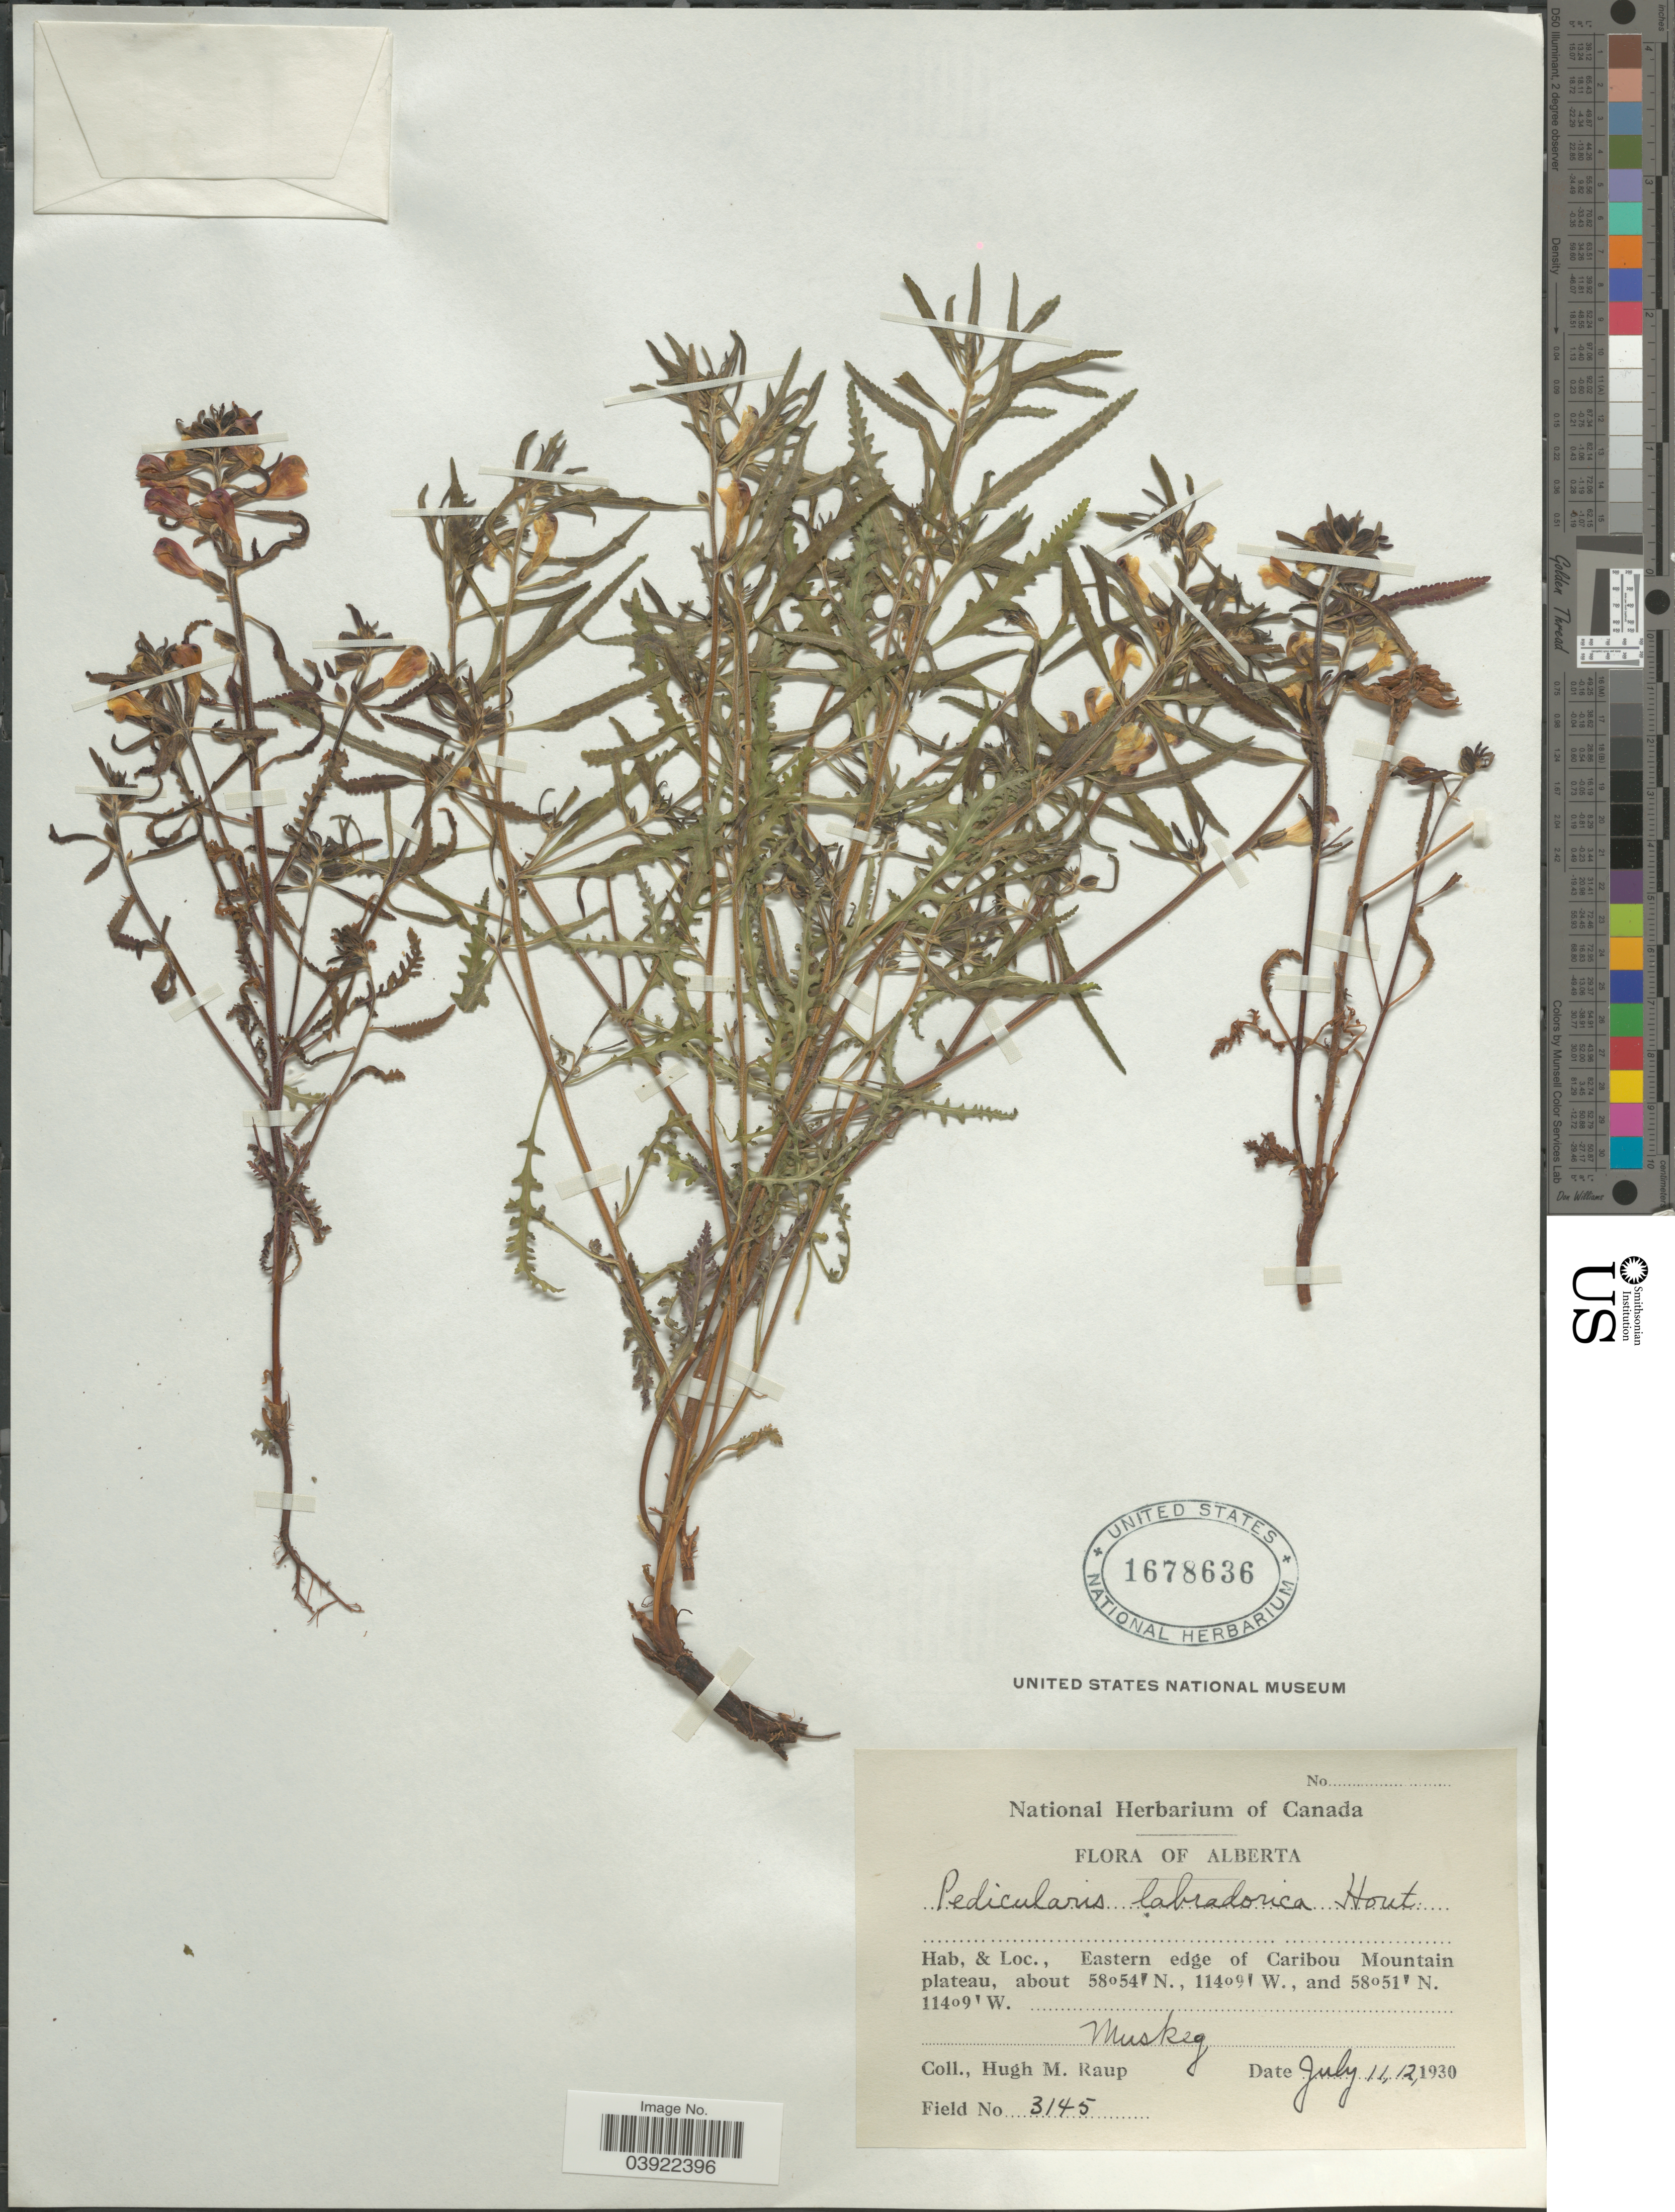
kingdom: Plantae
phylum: Tracheophyta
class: Magnoliopsida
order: Lamiales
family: Orobanchaceae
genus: Pedicularis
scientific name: Pedicularis labradorica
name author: Wirsing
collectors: H. Raup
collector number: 3145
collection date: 1930-07-11/1930-07-12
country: Canada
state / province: Alberta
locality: Eastern edge of Caribou Mountain plateau.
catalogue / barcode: US 1678636